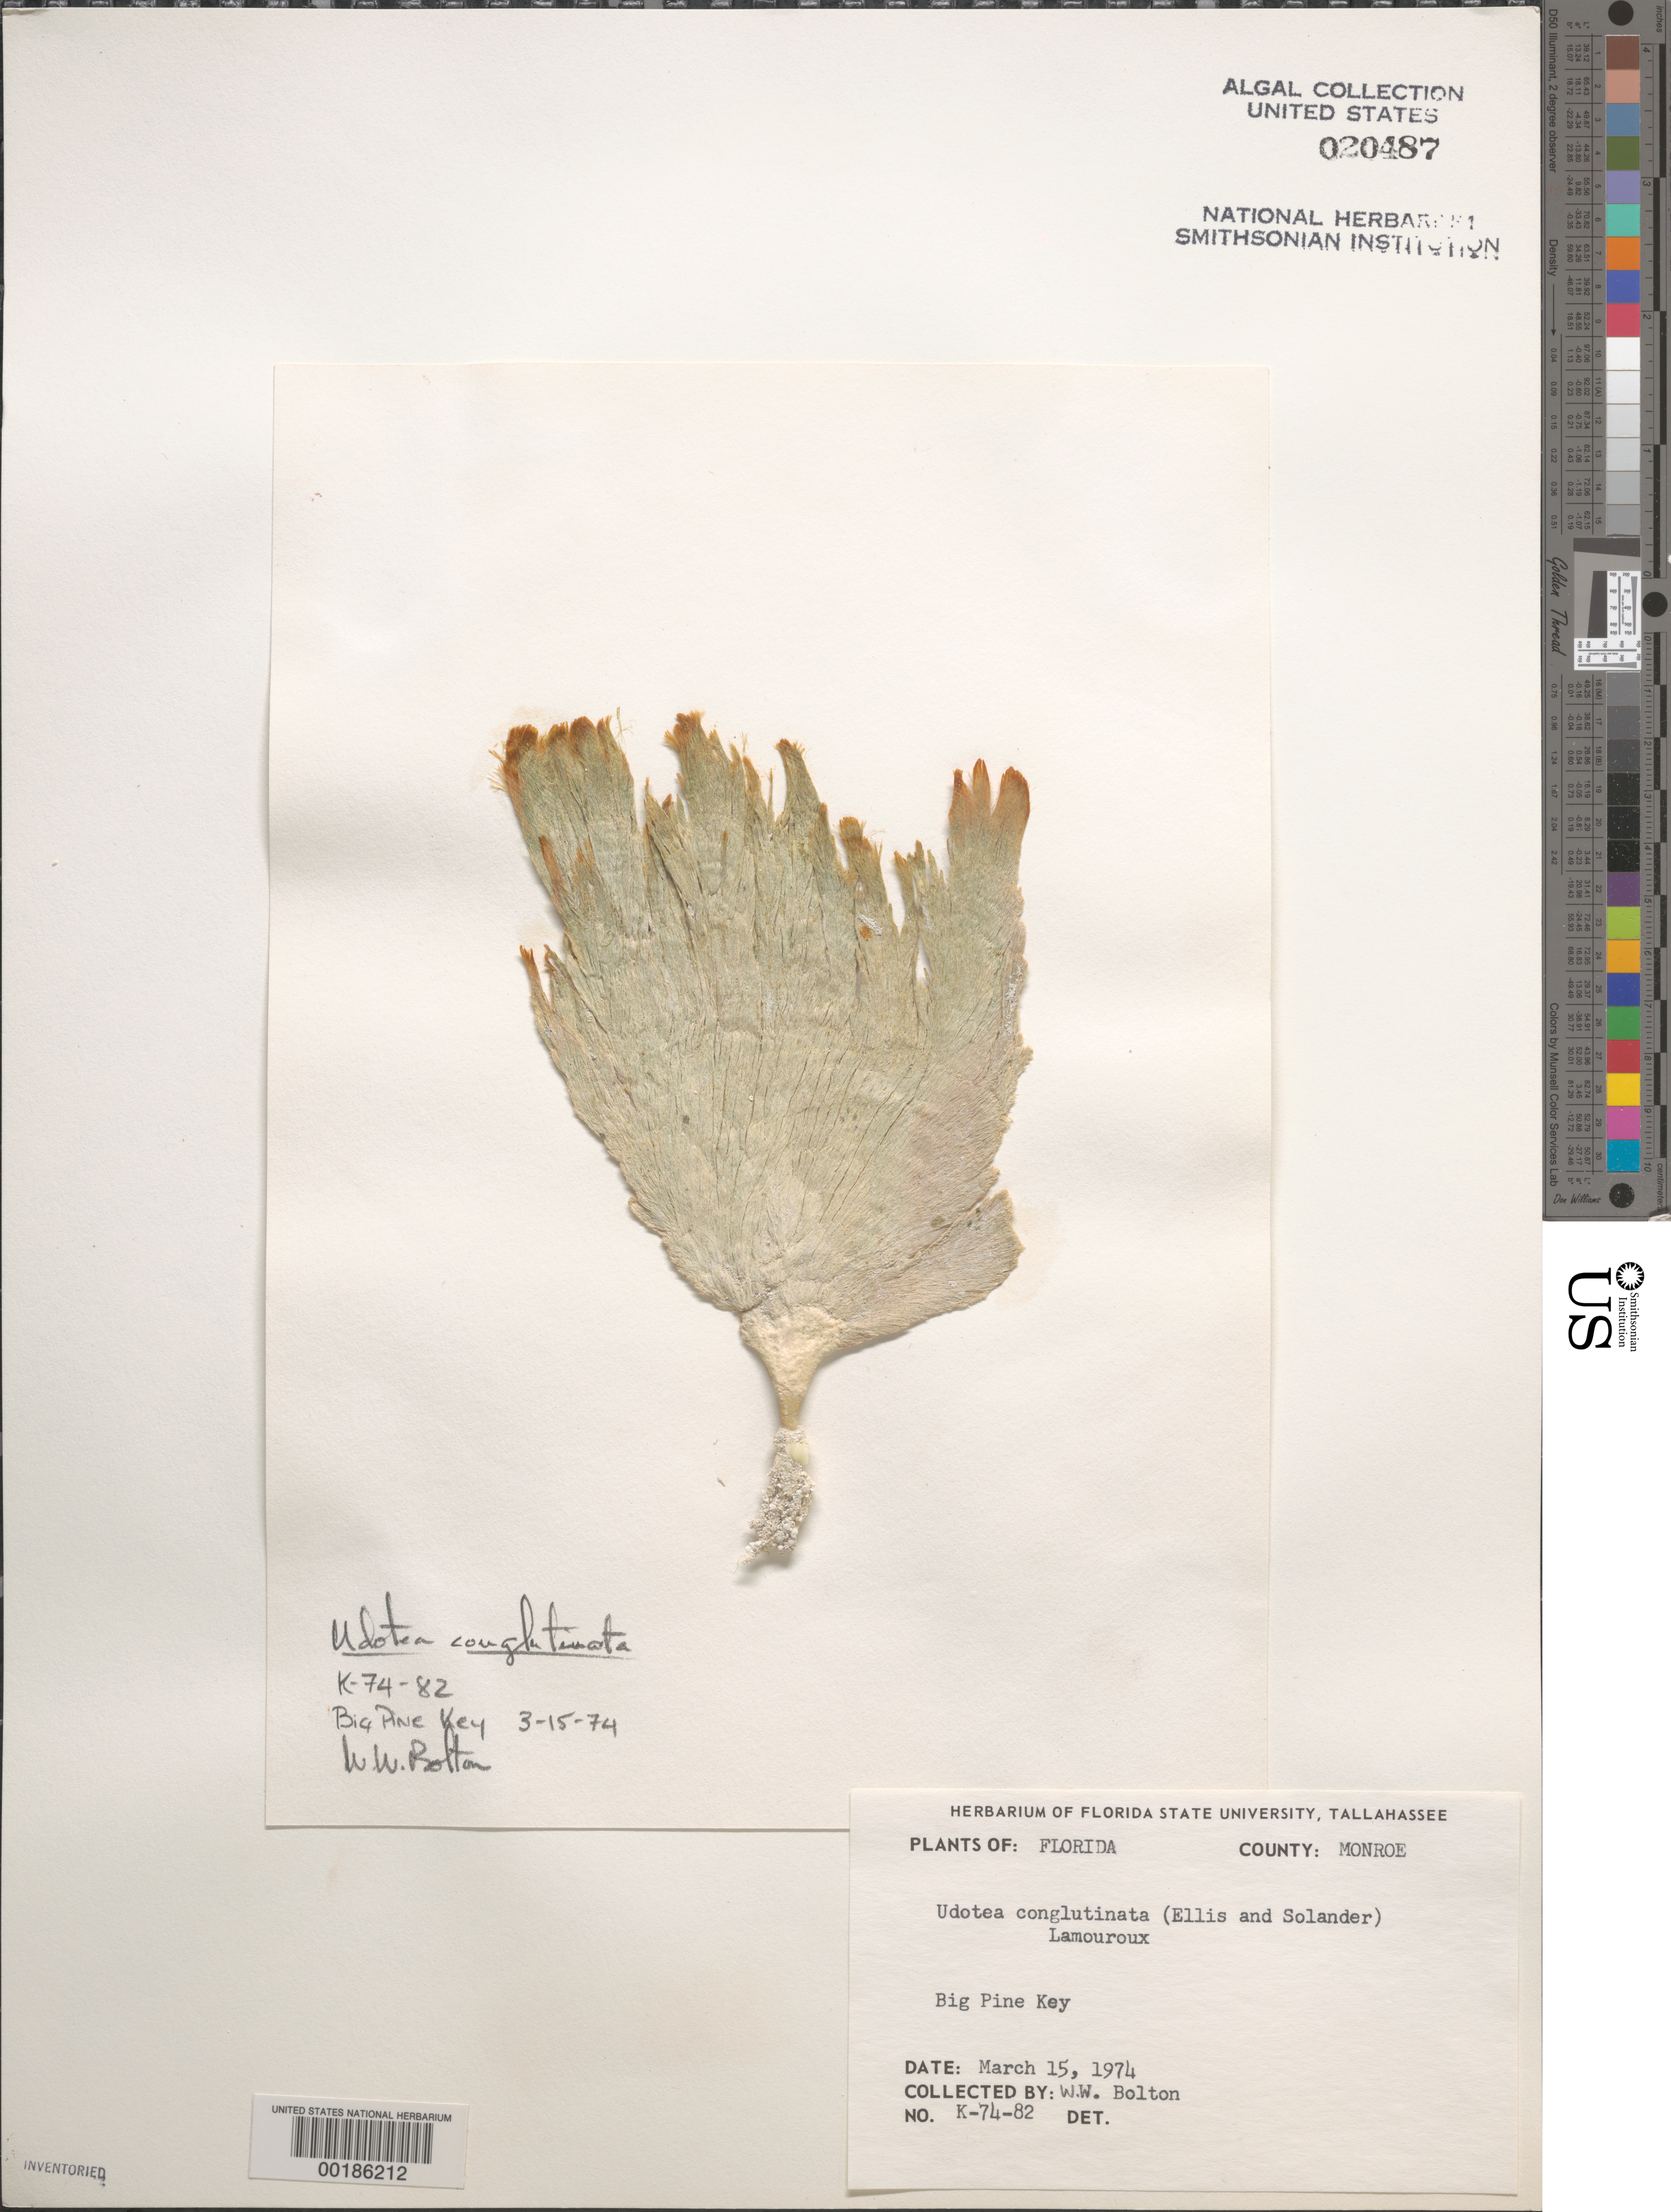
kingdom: Plantae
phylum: Chlorophyta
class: Ulvophyceae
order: Bryopsidales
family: Udoteaceae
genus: Udotea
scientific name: Udotea conglutinata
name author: (Ellis & Sol.) J.V.Lamouroux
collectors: W. Bolton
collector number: K-74-82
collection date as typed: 15 Mar 1974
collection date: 1974-03-15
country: United States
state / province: Florida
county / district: Monroe County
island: Big Pine Key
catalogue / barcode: US 20487